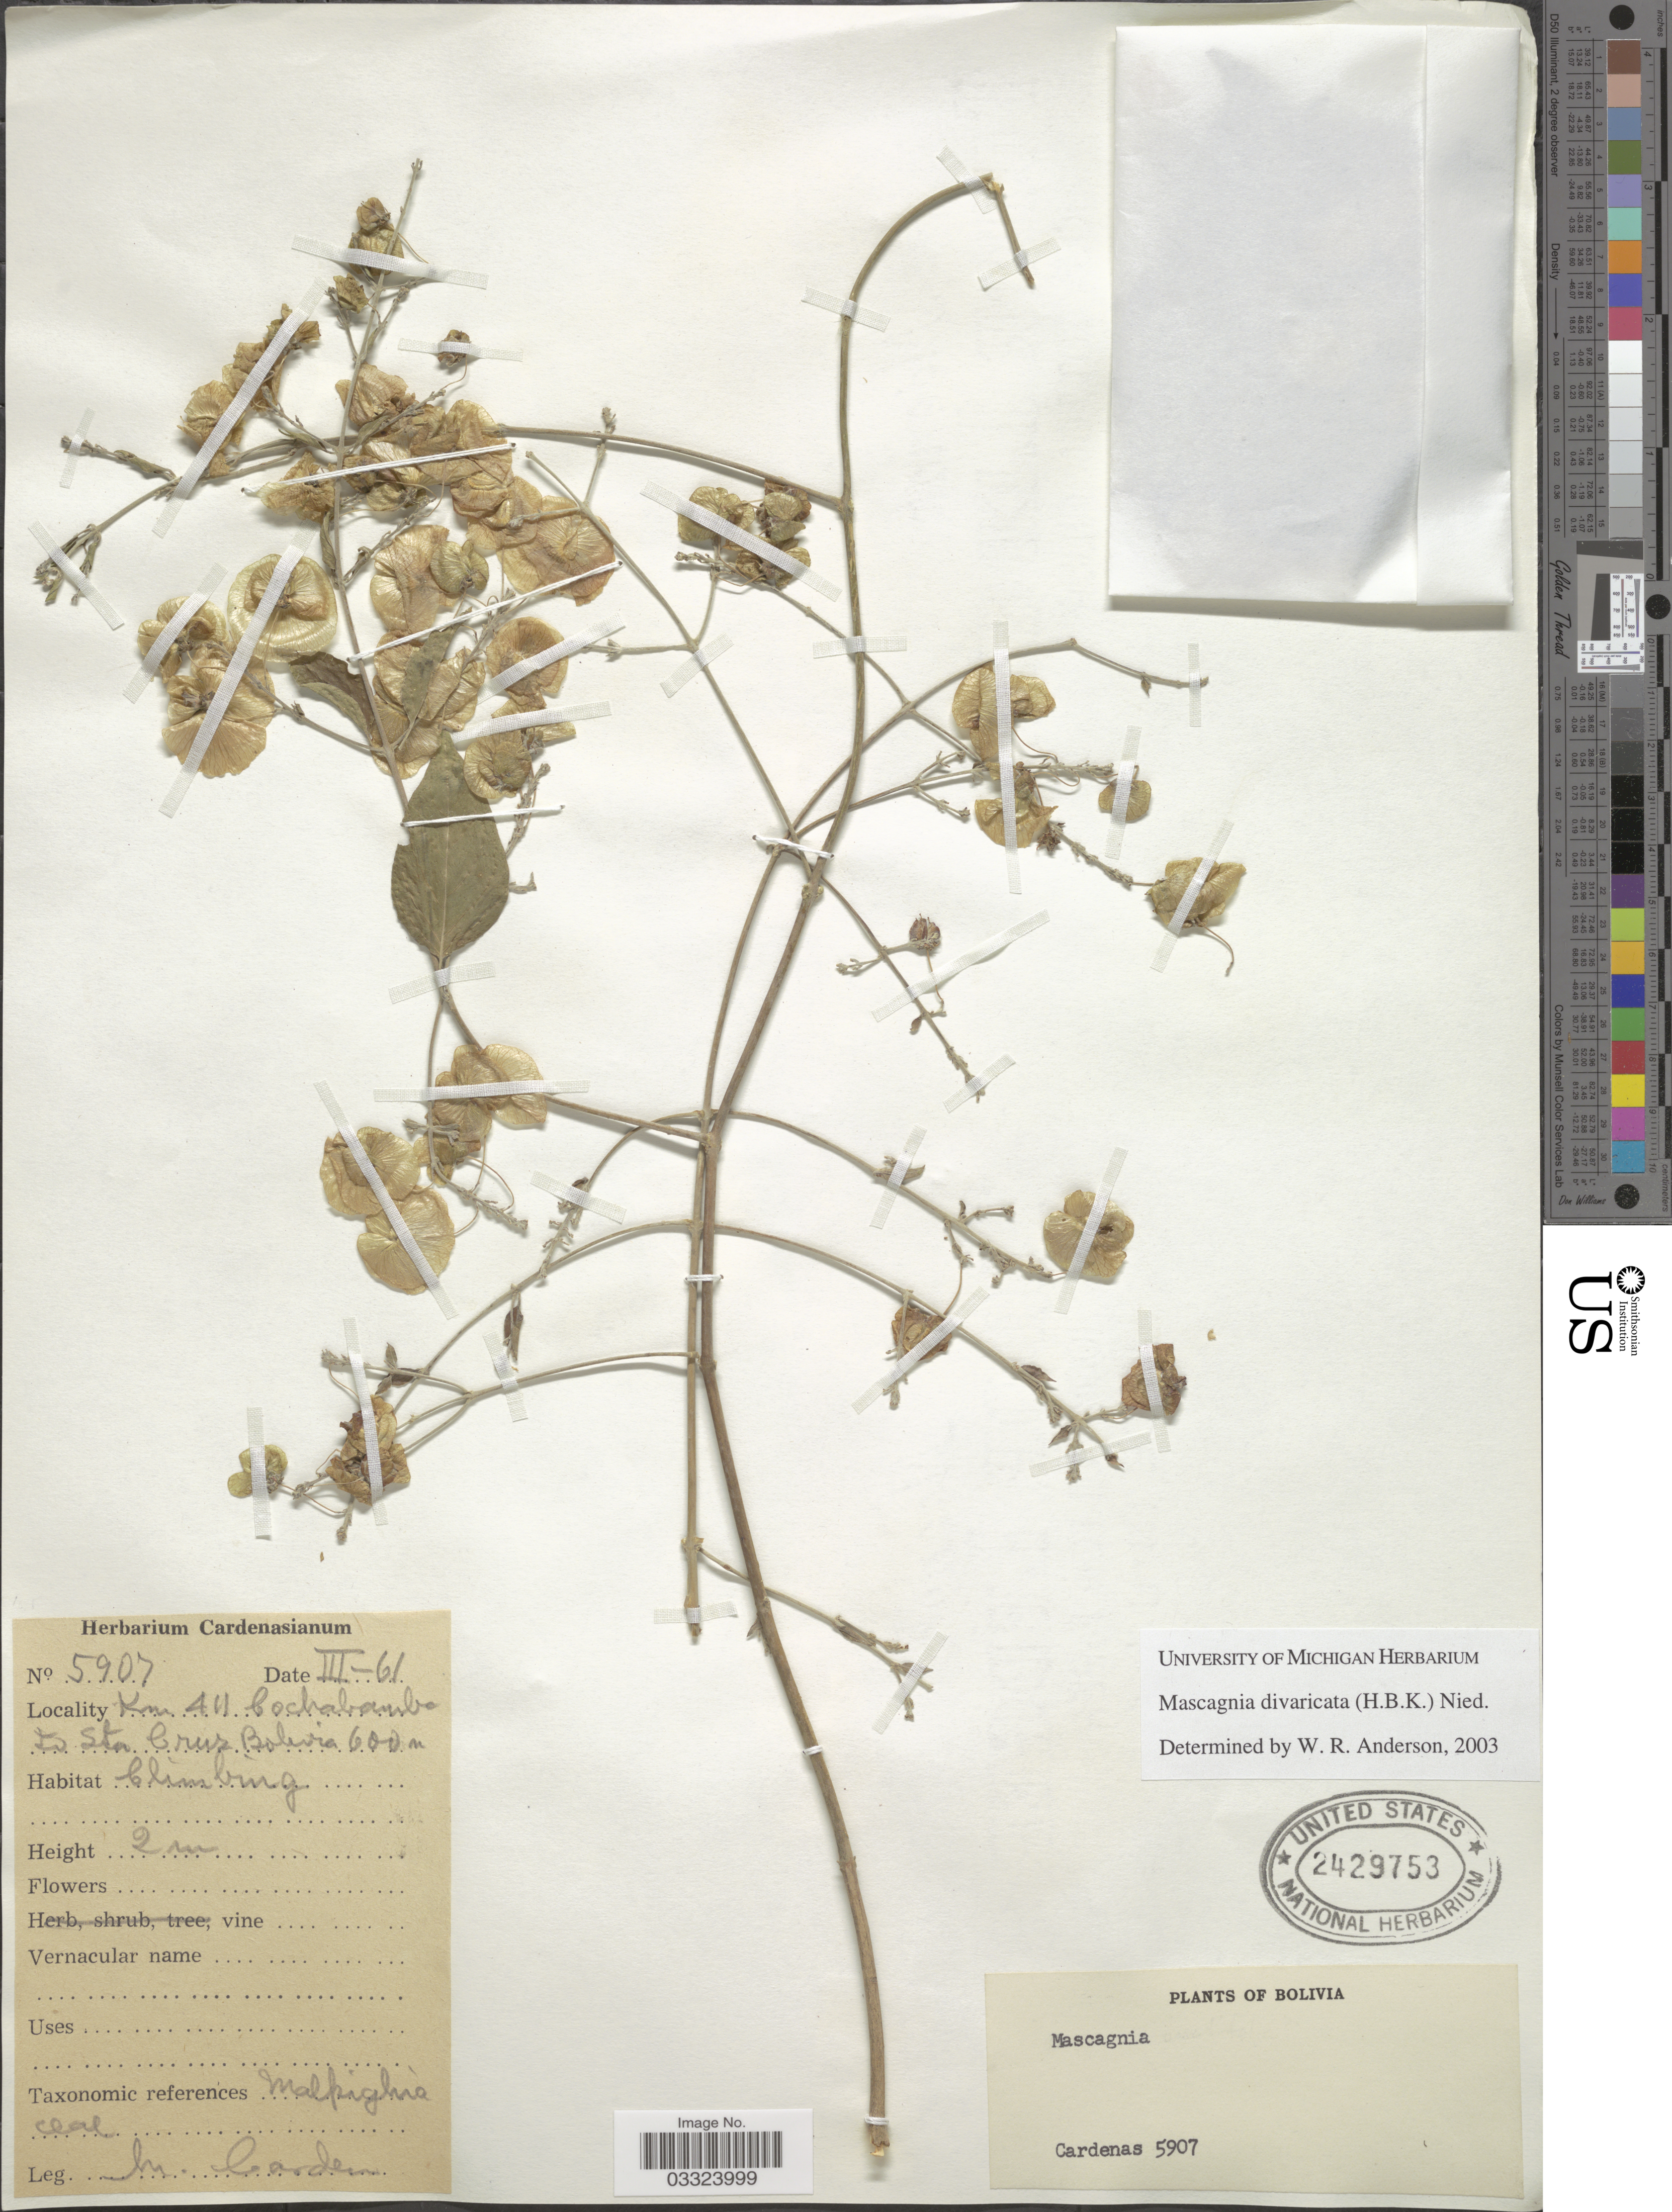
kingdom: Plantae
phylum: Tracheophyta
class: Magnoliopsida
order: Malpighiales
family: Malpighiaceae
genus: Mascagnia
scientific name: Mascagnia divaricata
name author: (Kunth) Nied.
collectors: M. Cárdenas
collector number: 5907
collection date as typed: Transcribed d/m/y: /3/61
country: Bolivia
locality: Km 411 Cochabamba to Sta Cruz.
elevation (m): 600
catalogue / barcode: US 2429753